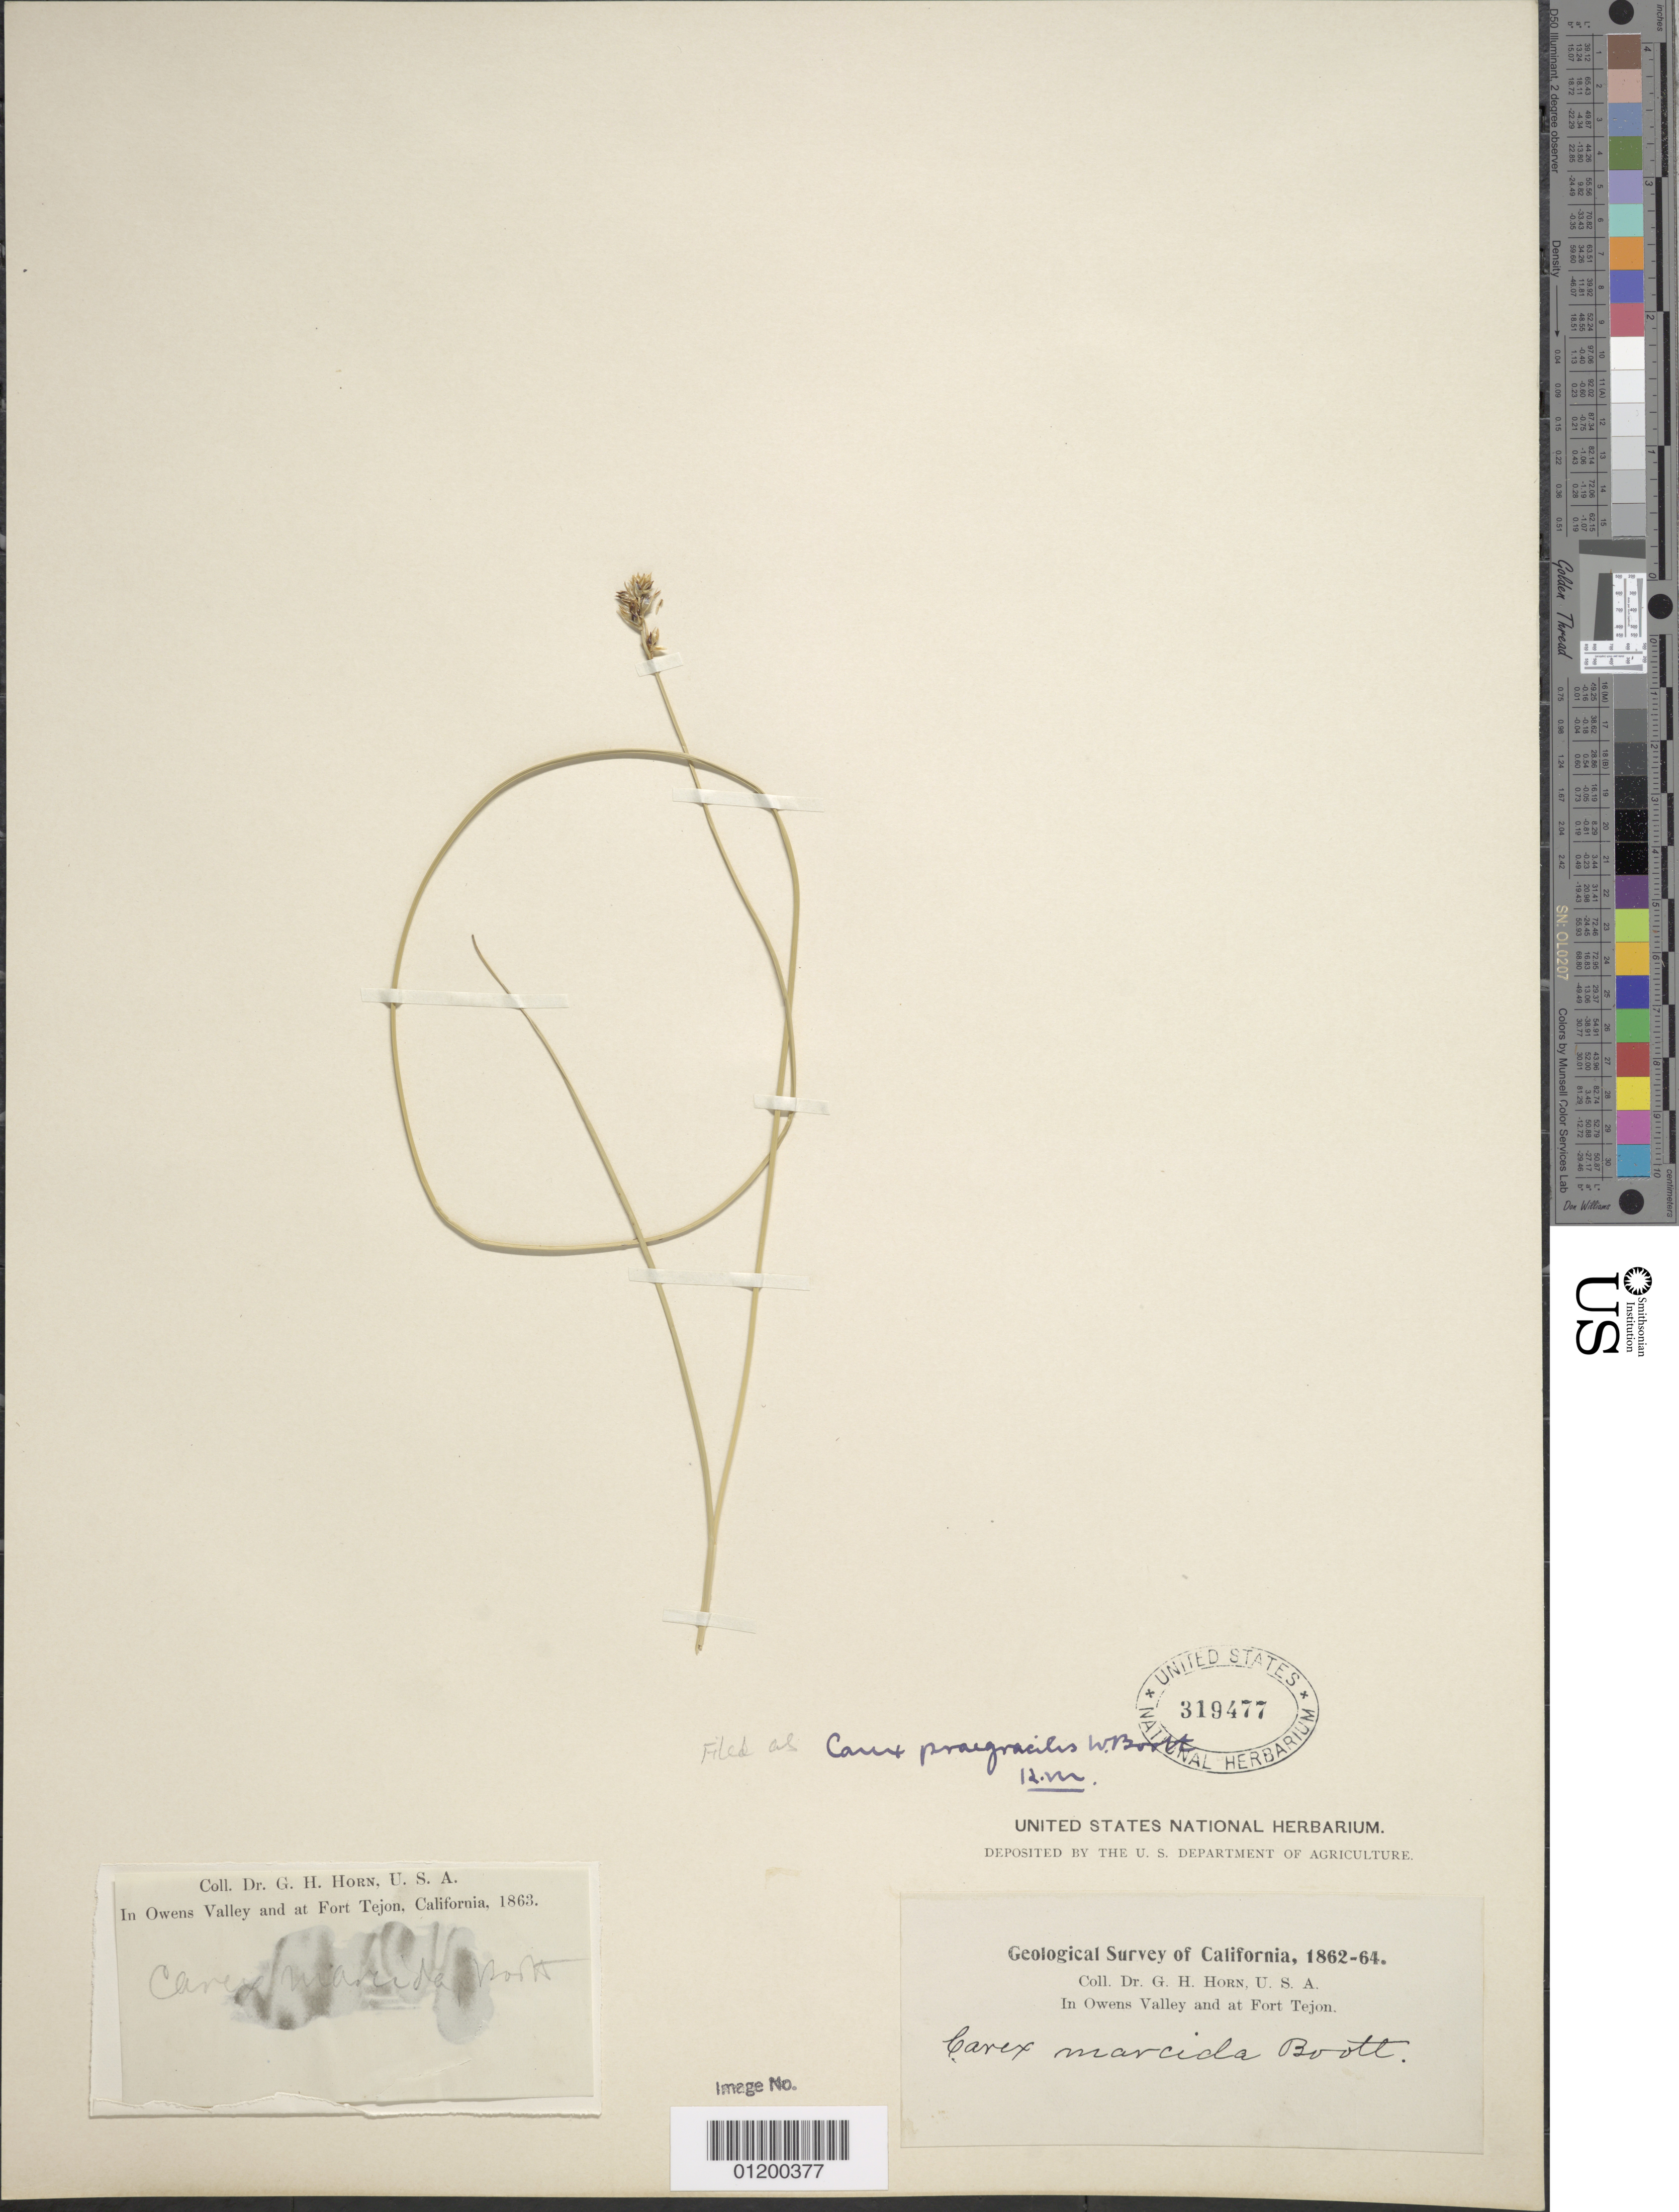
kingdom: Plantae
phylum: Tracheophyta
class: Liliopsida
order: Poales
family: Cyperaceae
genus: Carex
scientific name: Carex praegracilis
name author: W. Boott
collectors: G. Horn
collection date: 1862/1864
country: United States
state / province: California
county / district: Kern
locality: In Owens Valley and at Fort Tejon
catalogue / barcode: US 319477